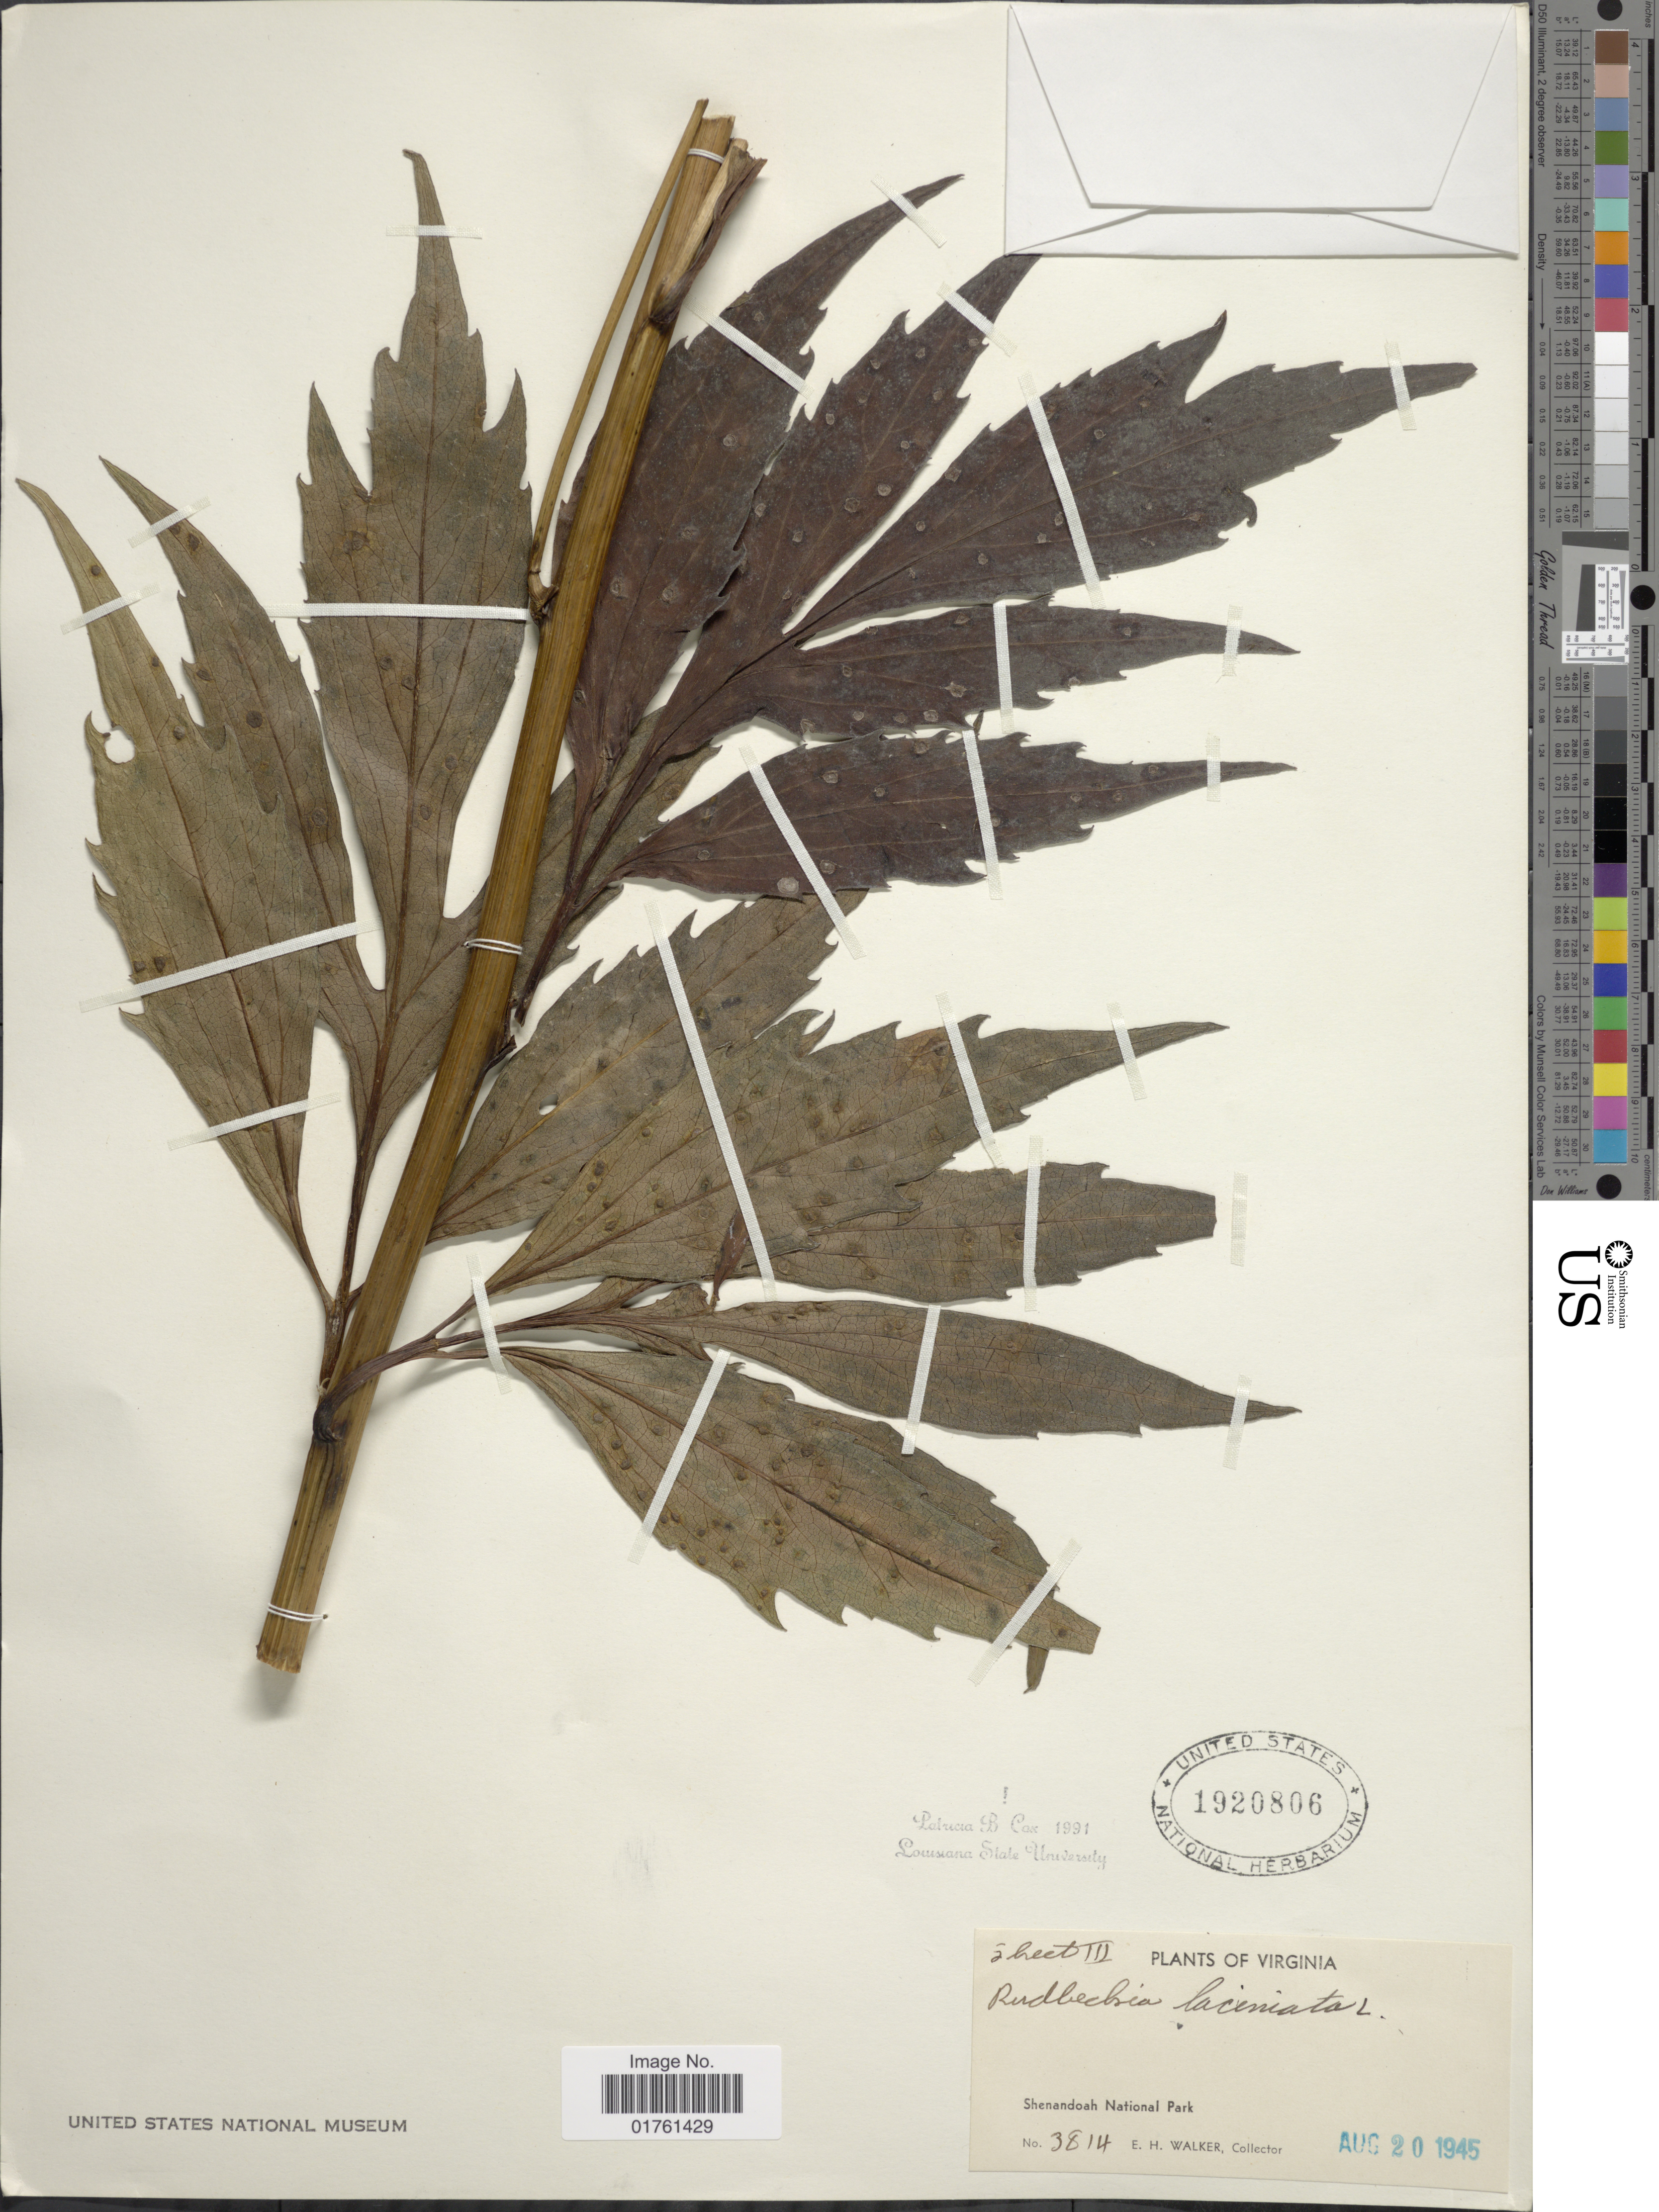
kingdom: Plantae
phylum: Tracheophyta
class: Magnoliopsida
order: Asterales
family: Asteraceae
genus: Rudbeckia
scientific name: Rudbeckia laciniata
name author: L.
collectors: E. H. Walker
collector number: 3814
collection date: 1945-08-20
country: United States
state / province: Virginia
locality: Shenandoah National Park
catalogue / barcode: US 1920806